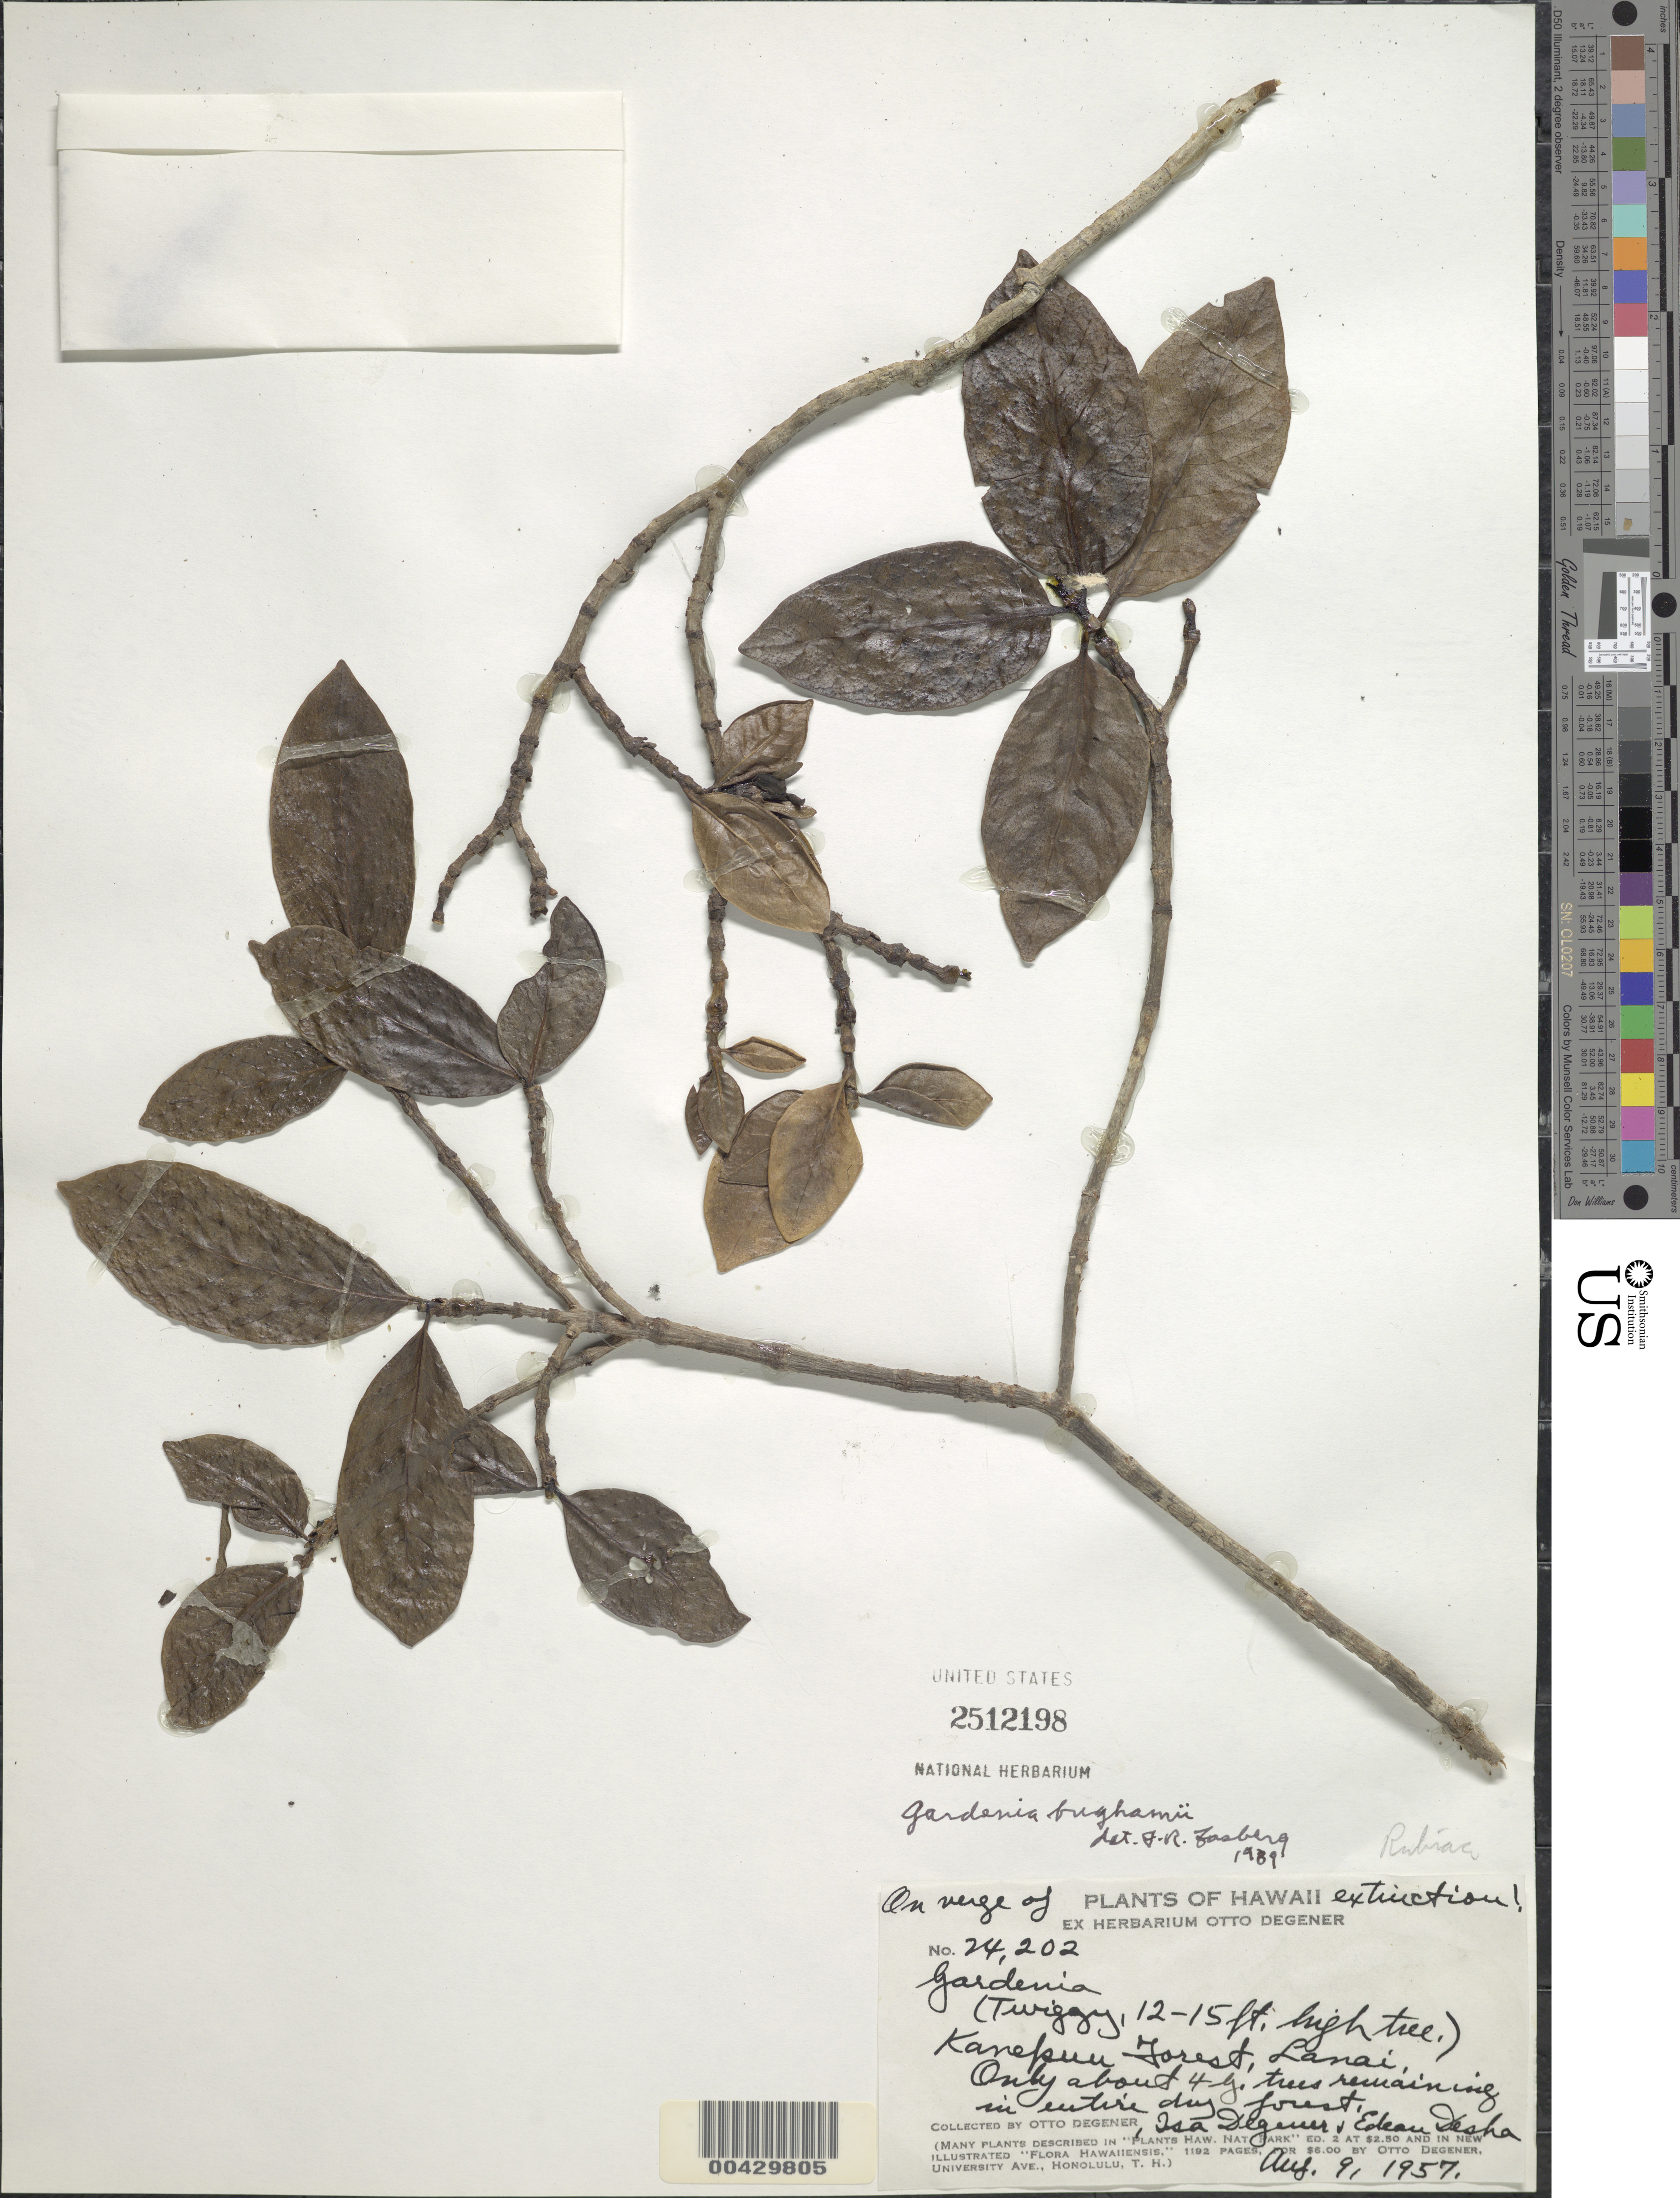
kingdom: Plantae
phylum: Tracheophyta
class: Magnoliopsida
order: Gentianales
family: Rubiaceae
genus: Gardenia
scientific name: Gardenia brighamii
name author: H. Mann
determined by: Fosberg, F. R.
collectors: O. Degener, I. Degener & E. Desha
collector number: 24202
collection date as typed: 9 Aug 1957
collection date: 1957-08-09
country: United States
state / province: Hawaii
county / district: Maui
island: Lana'i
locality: Kanepuu Forest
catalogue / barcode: US 2512198